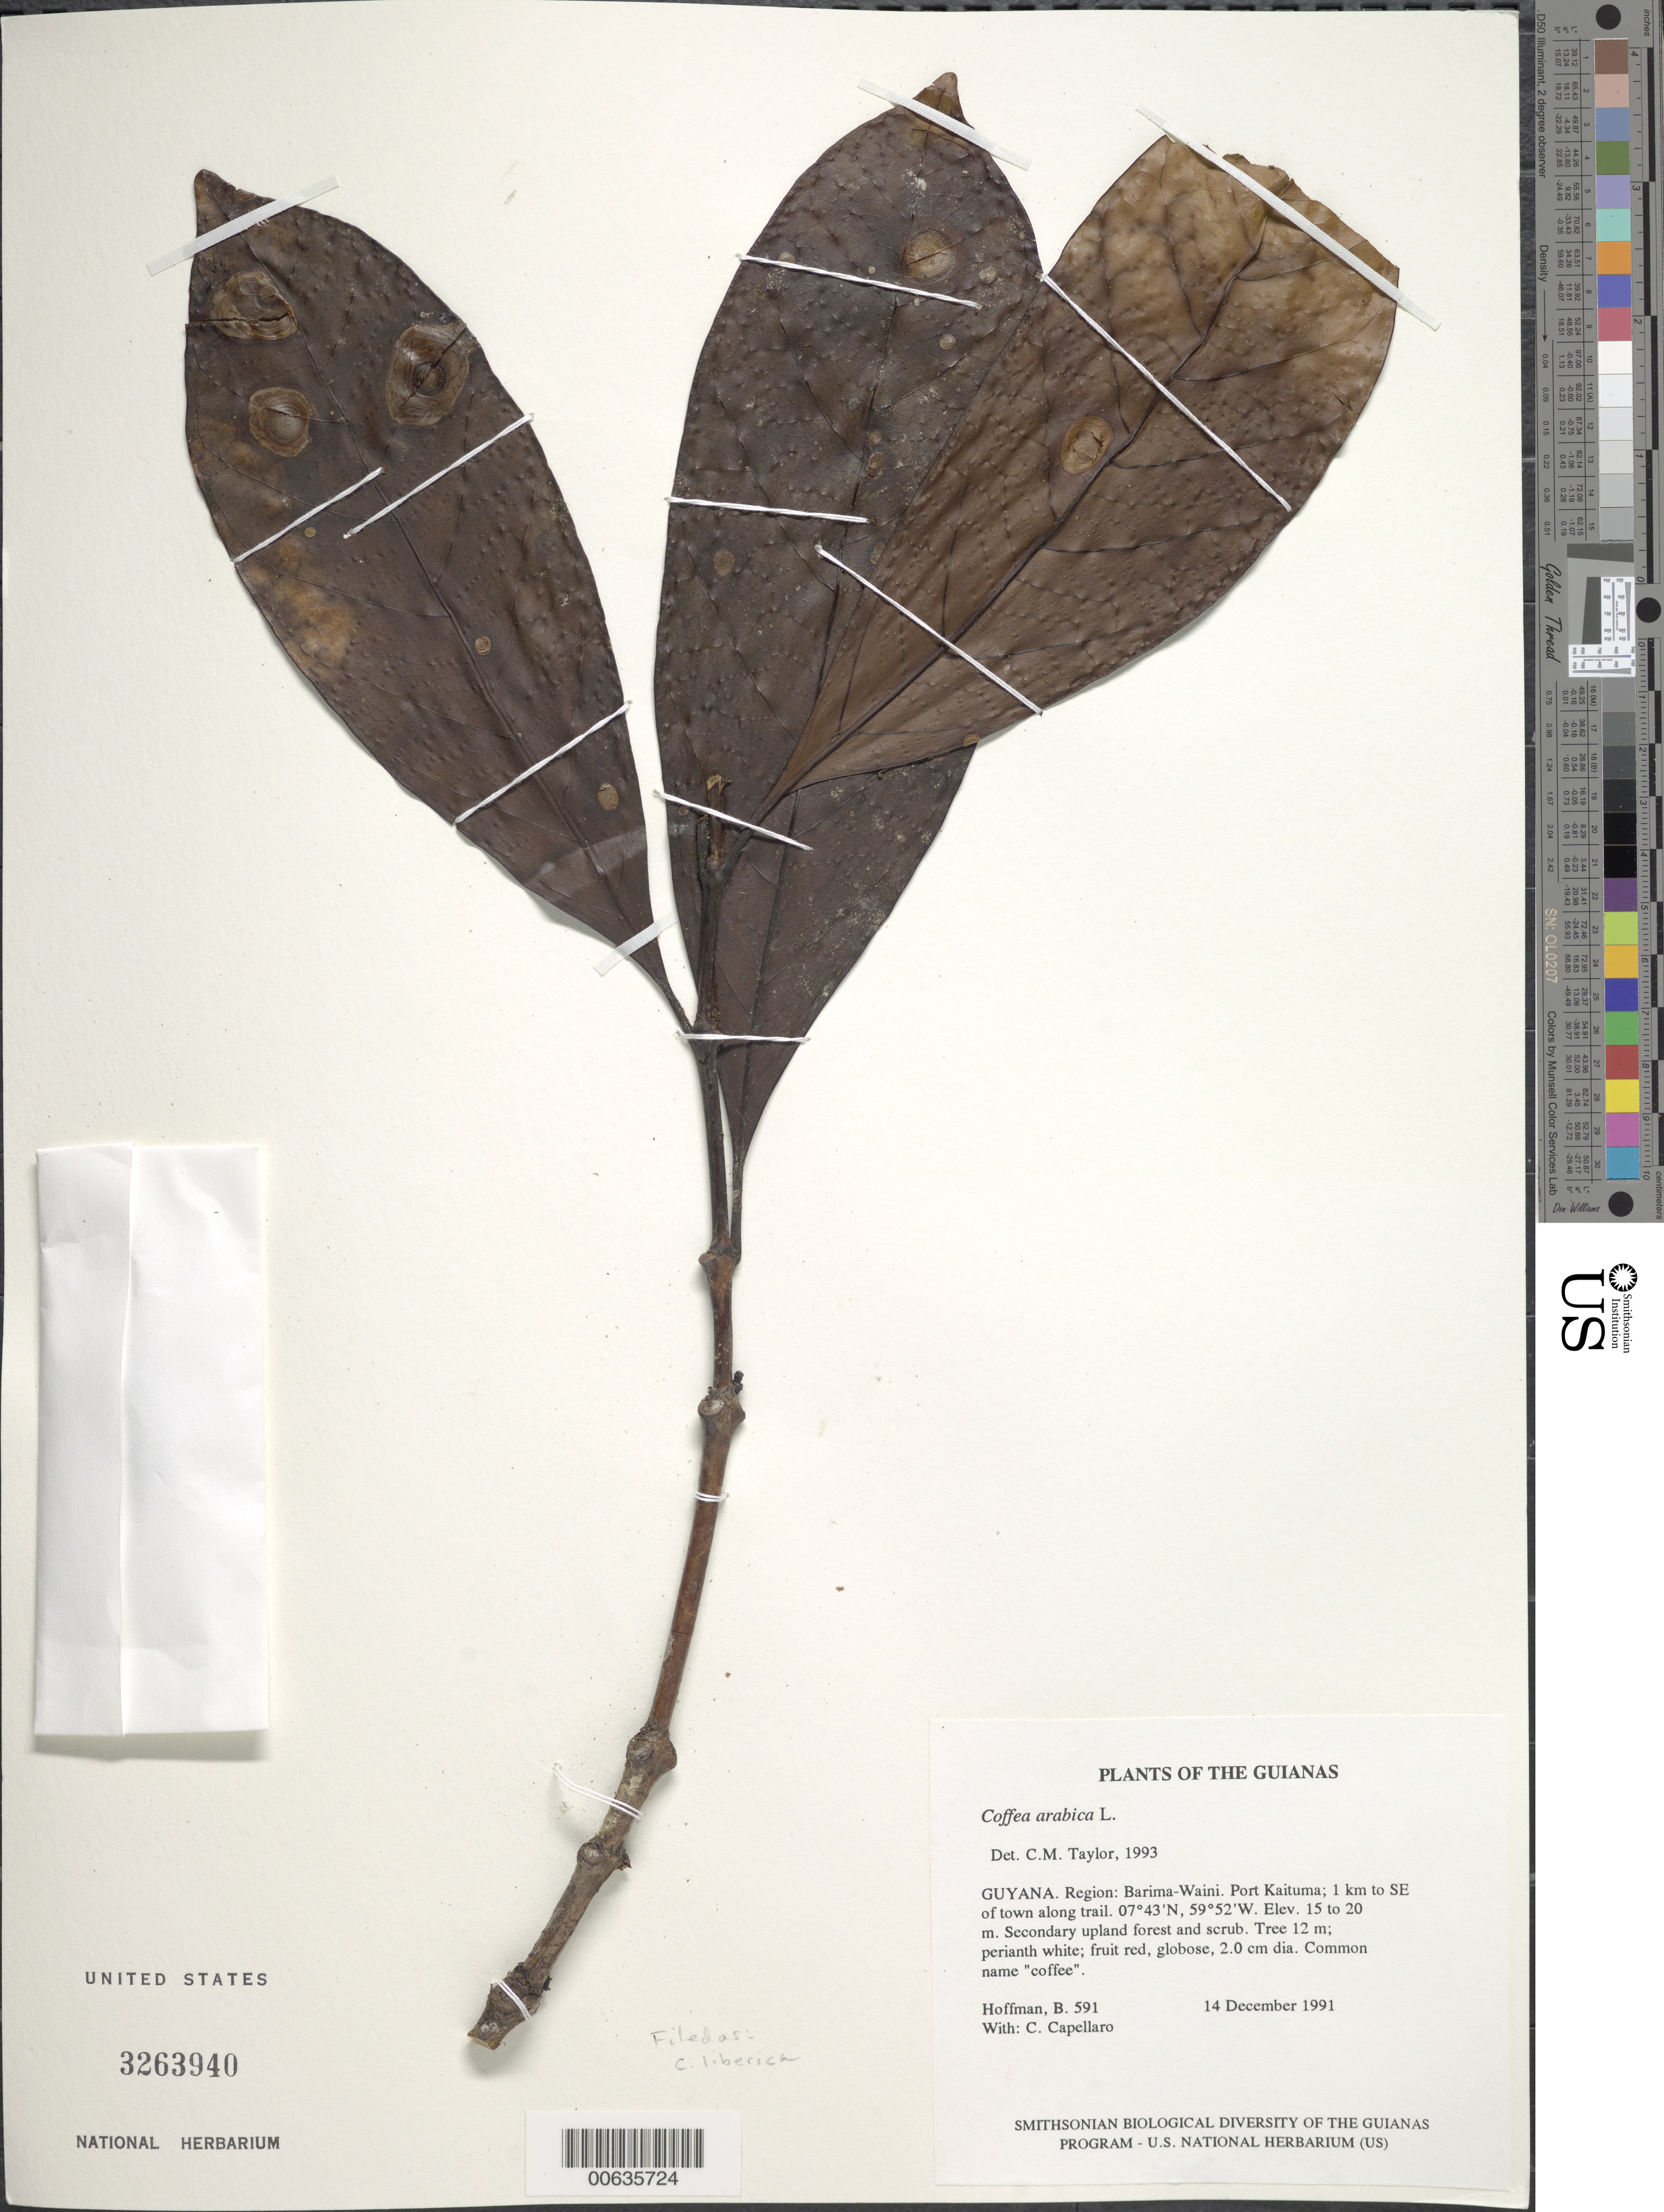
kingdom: Plantae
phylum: Tracheophyta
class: Magnoliopsida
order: Gentianales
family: Rubiaceae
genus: Coffea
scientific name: Coffea arabica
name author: L.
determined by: Taylor, Charlotte M.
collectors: B. Hoffman & C. Capellaro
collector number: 591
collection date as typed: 14 December 1991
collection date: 1991-12-14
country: Guyana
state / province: Barima-Waini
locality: Port Kaituma; 1 km to SE of town along trail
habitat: Secondary upland forest and scrub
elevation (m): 15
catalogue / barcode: US 3263940